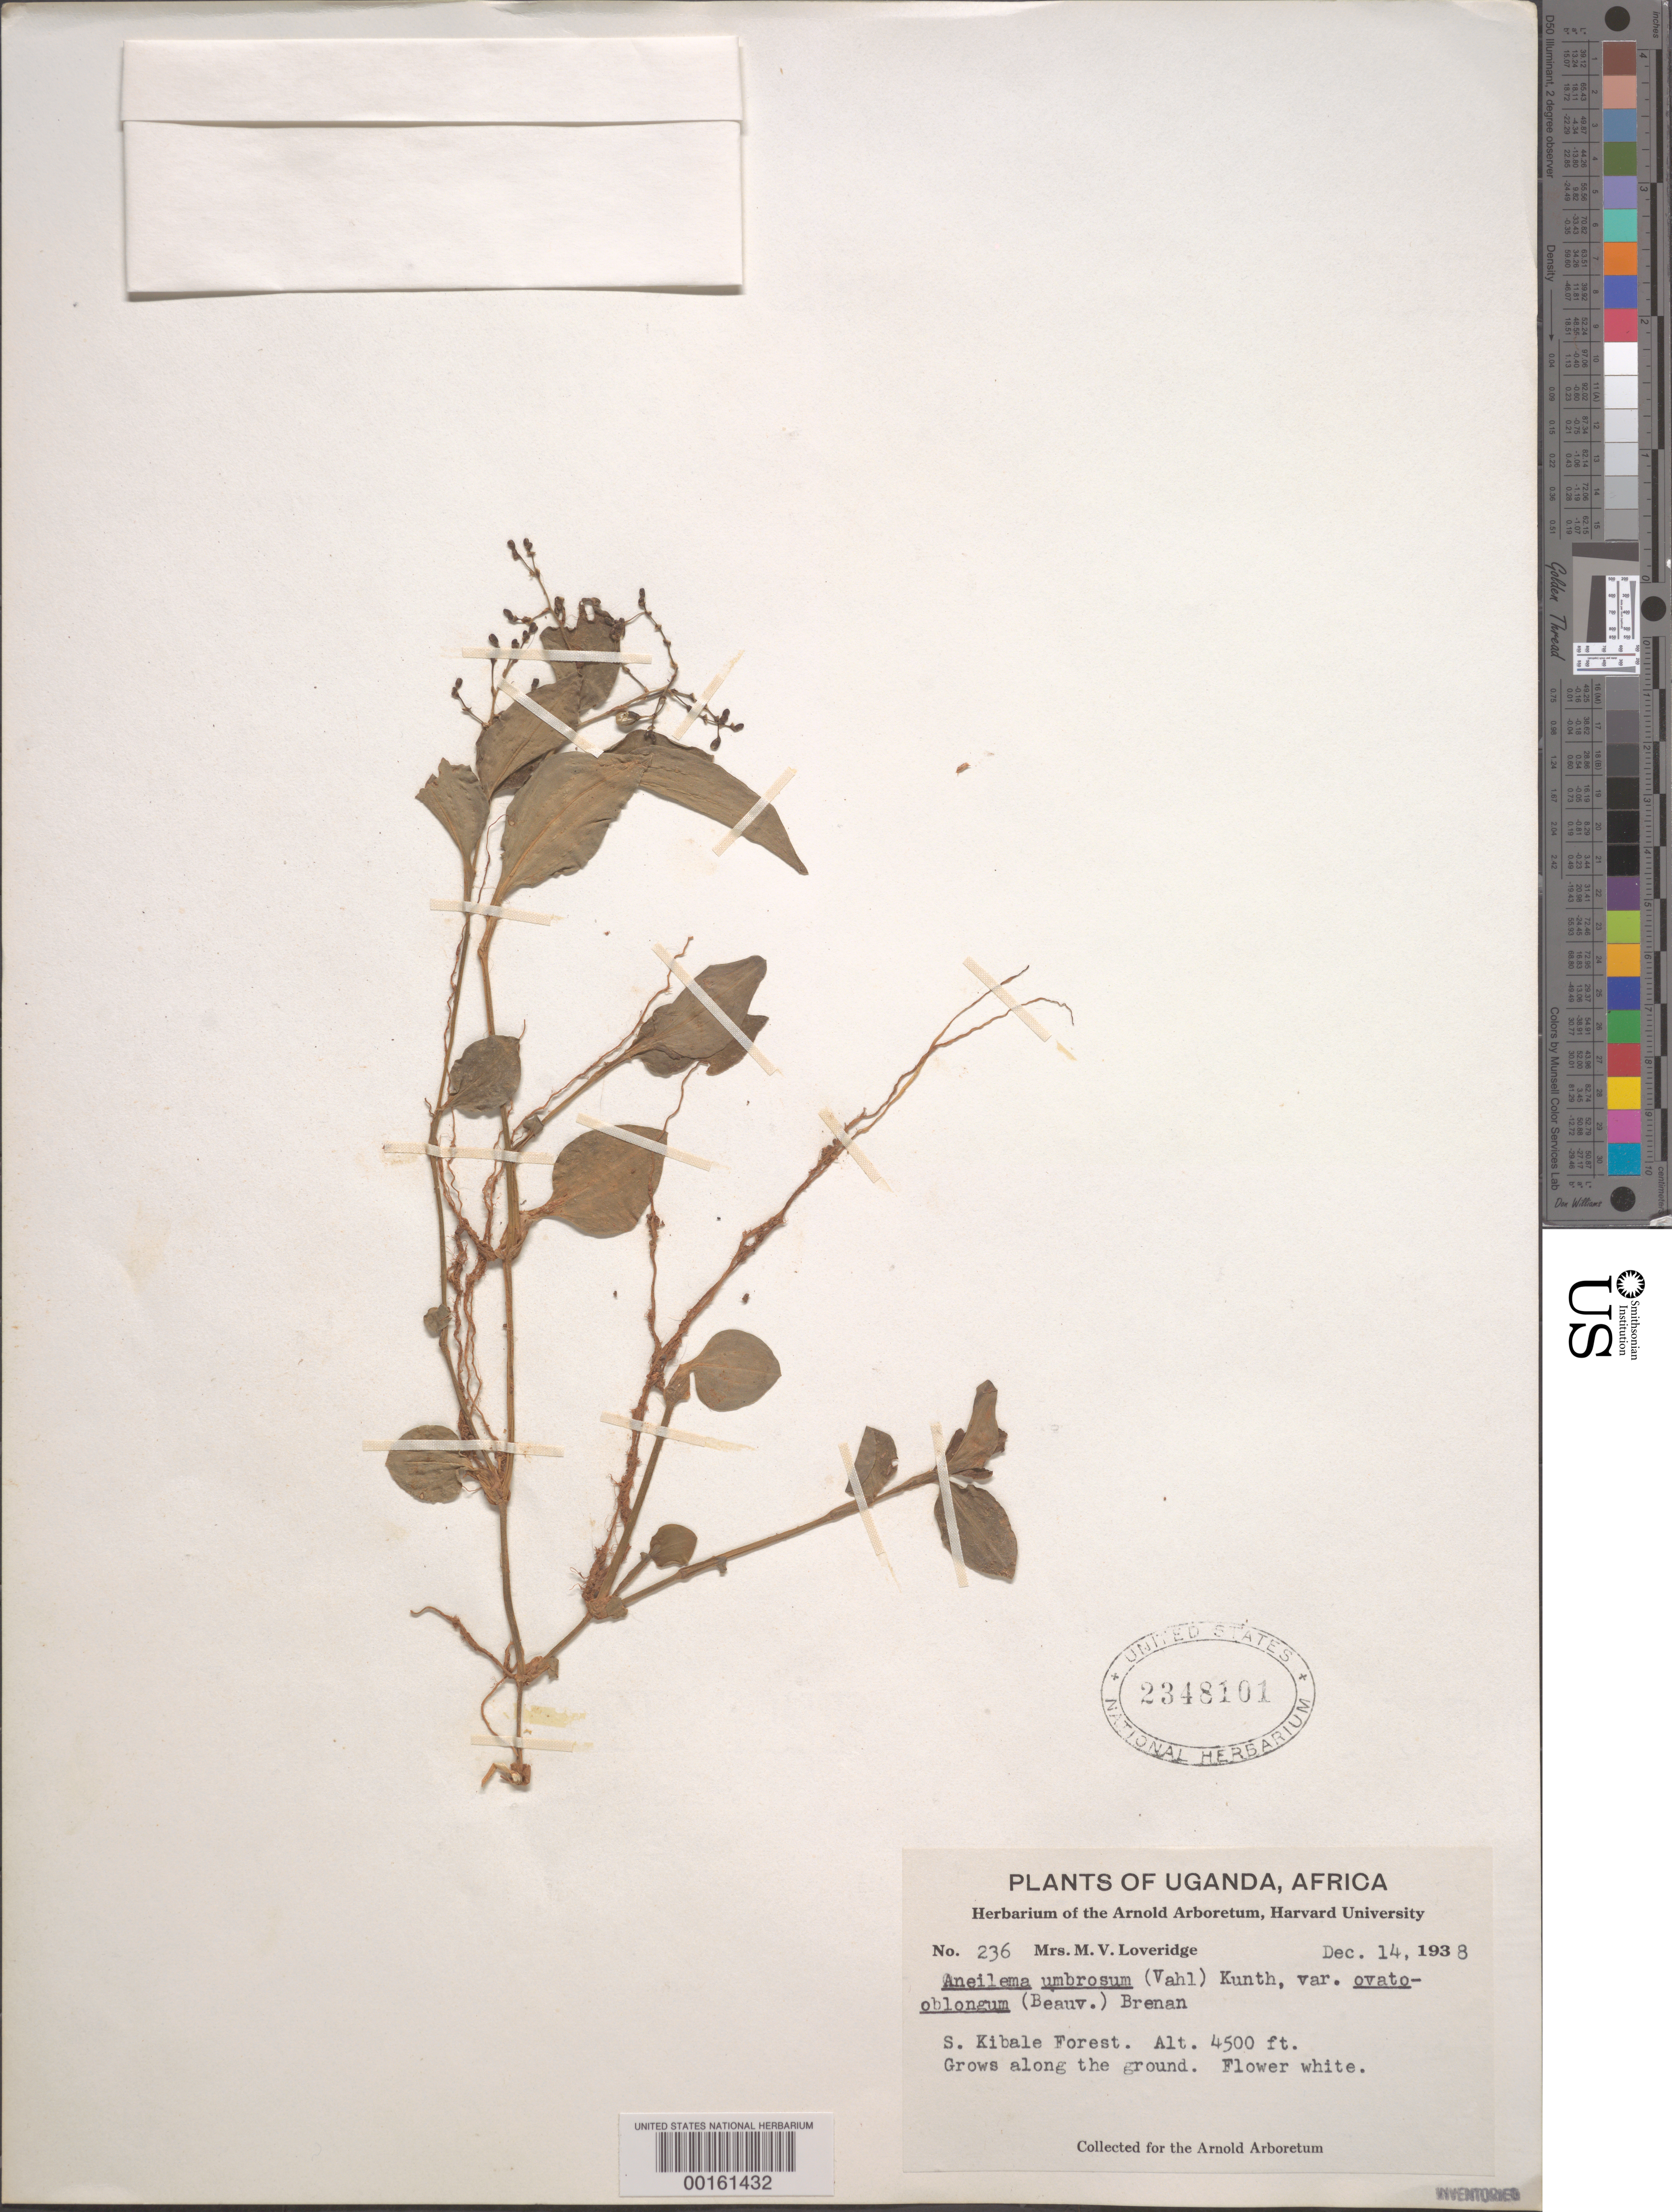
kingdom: Plantae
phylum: Tracheophyta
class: Liliopsida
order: Commelinales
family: Commelinaceae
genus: Aneilema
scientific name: Aneilema umbrosum subsp. ovato-oblongum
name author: (P. Beauv.) J.K. Morton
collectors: M. Loveridge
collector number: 236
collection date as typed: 14 Dec 1938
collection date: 1938-12-14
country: Uganda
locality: S. kibale forest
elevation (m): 1373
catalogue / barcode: US 2348101